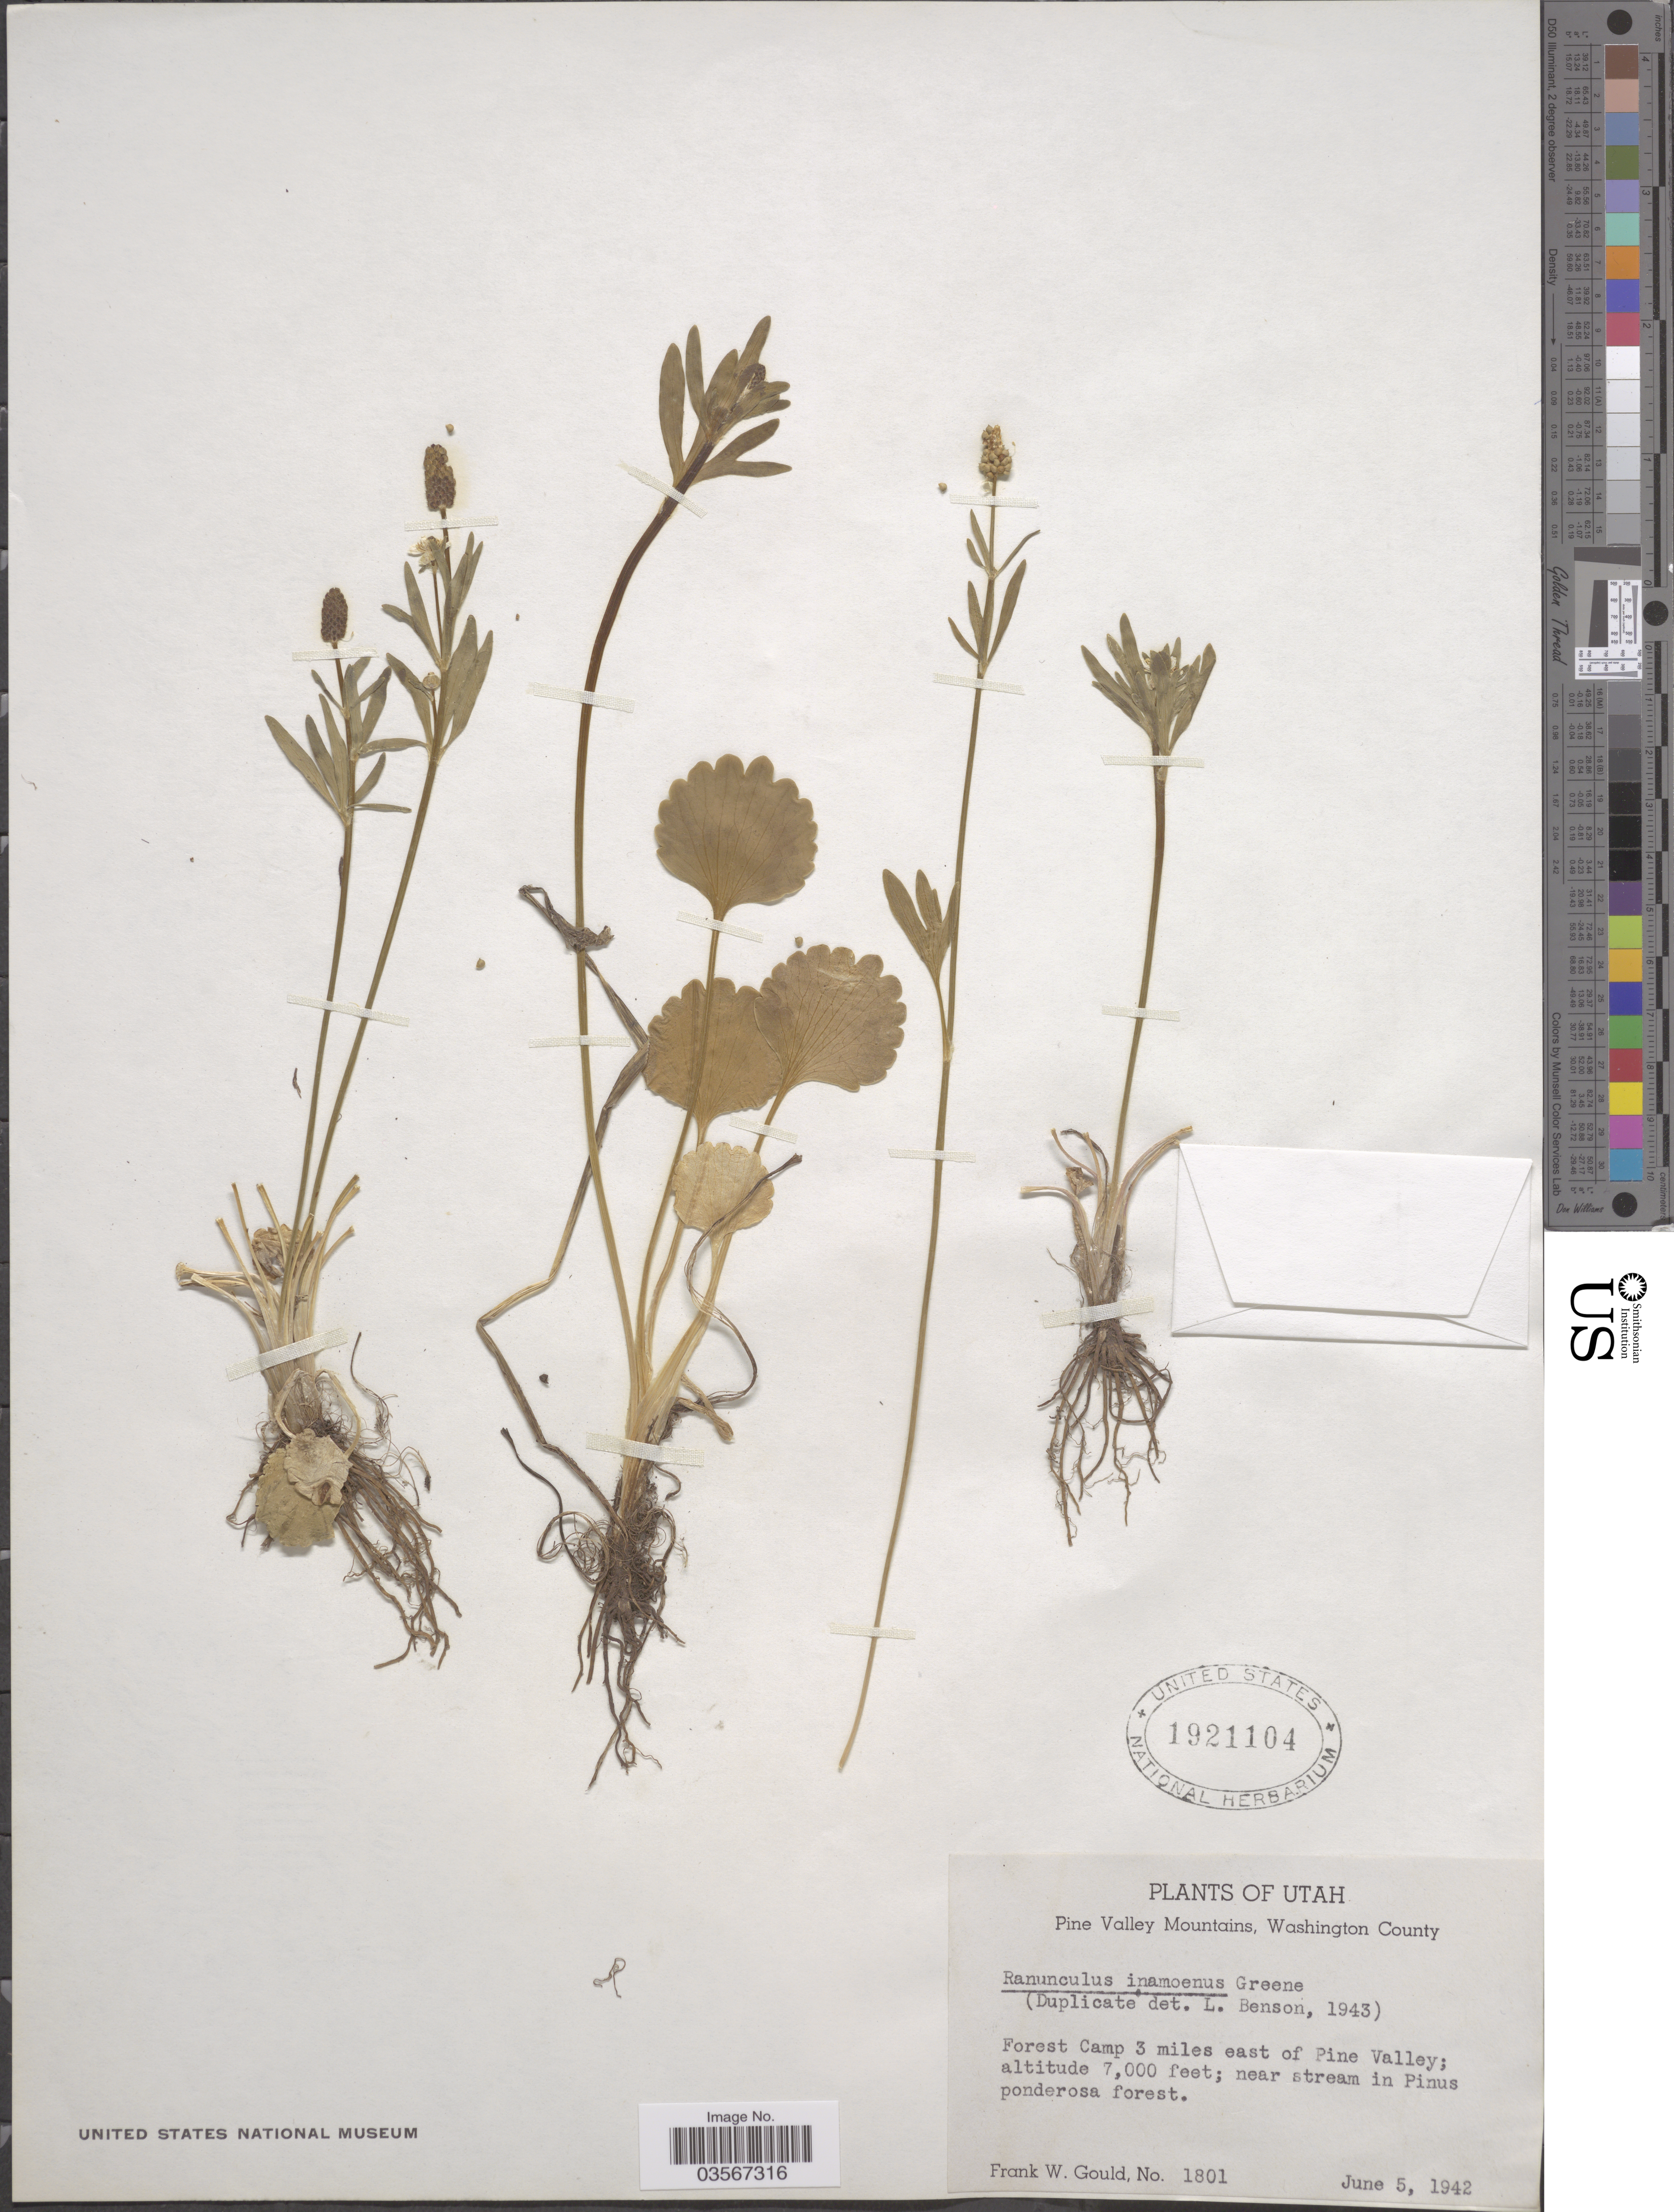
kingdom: Plantae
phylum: Tracheophyta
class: Magnoliopsida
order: Ranunculales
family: Ranunculaceae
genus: Ranunculus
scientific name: Ranunculus inamoenus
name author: Greene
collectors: F. W. Gould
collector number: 1801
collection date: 1942-06-05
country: United States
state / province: Utah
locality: Forest Camp 3 miles east of Pine Valley.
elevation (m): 2134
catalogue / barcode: US 1921104